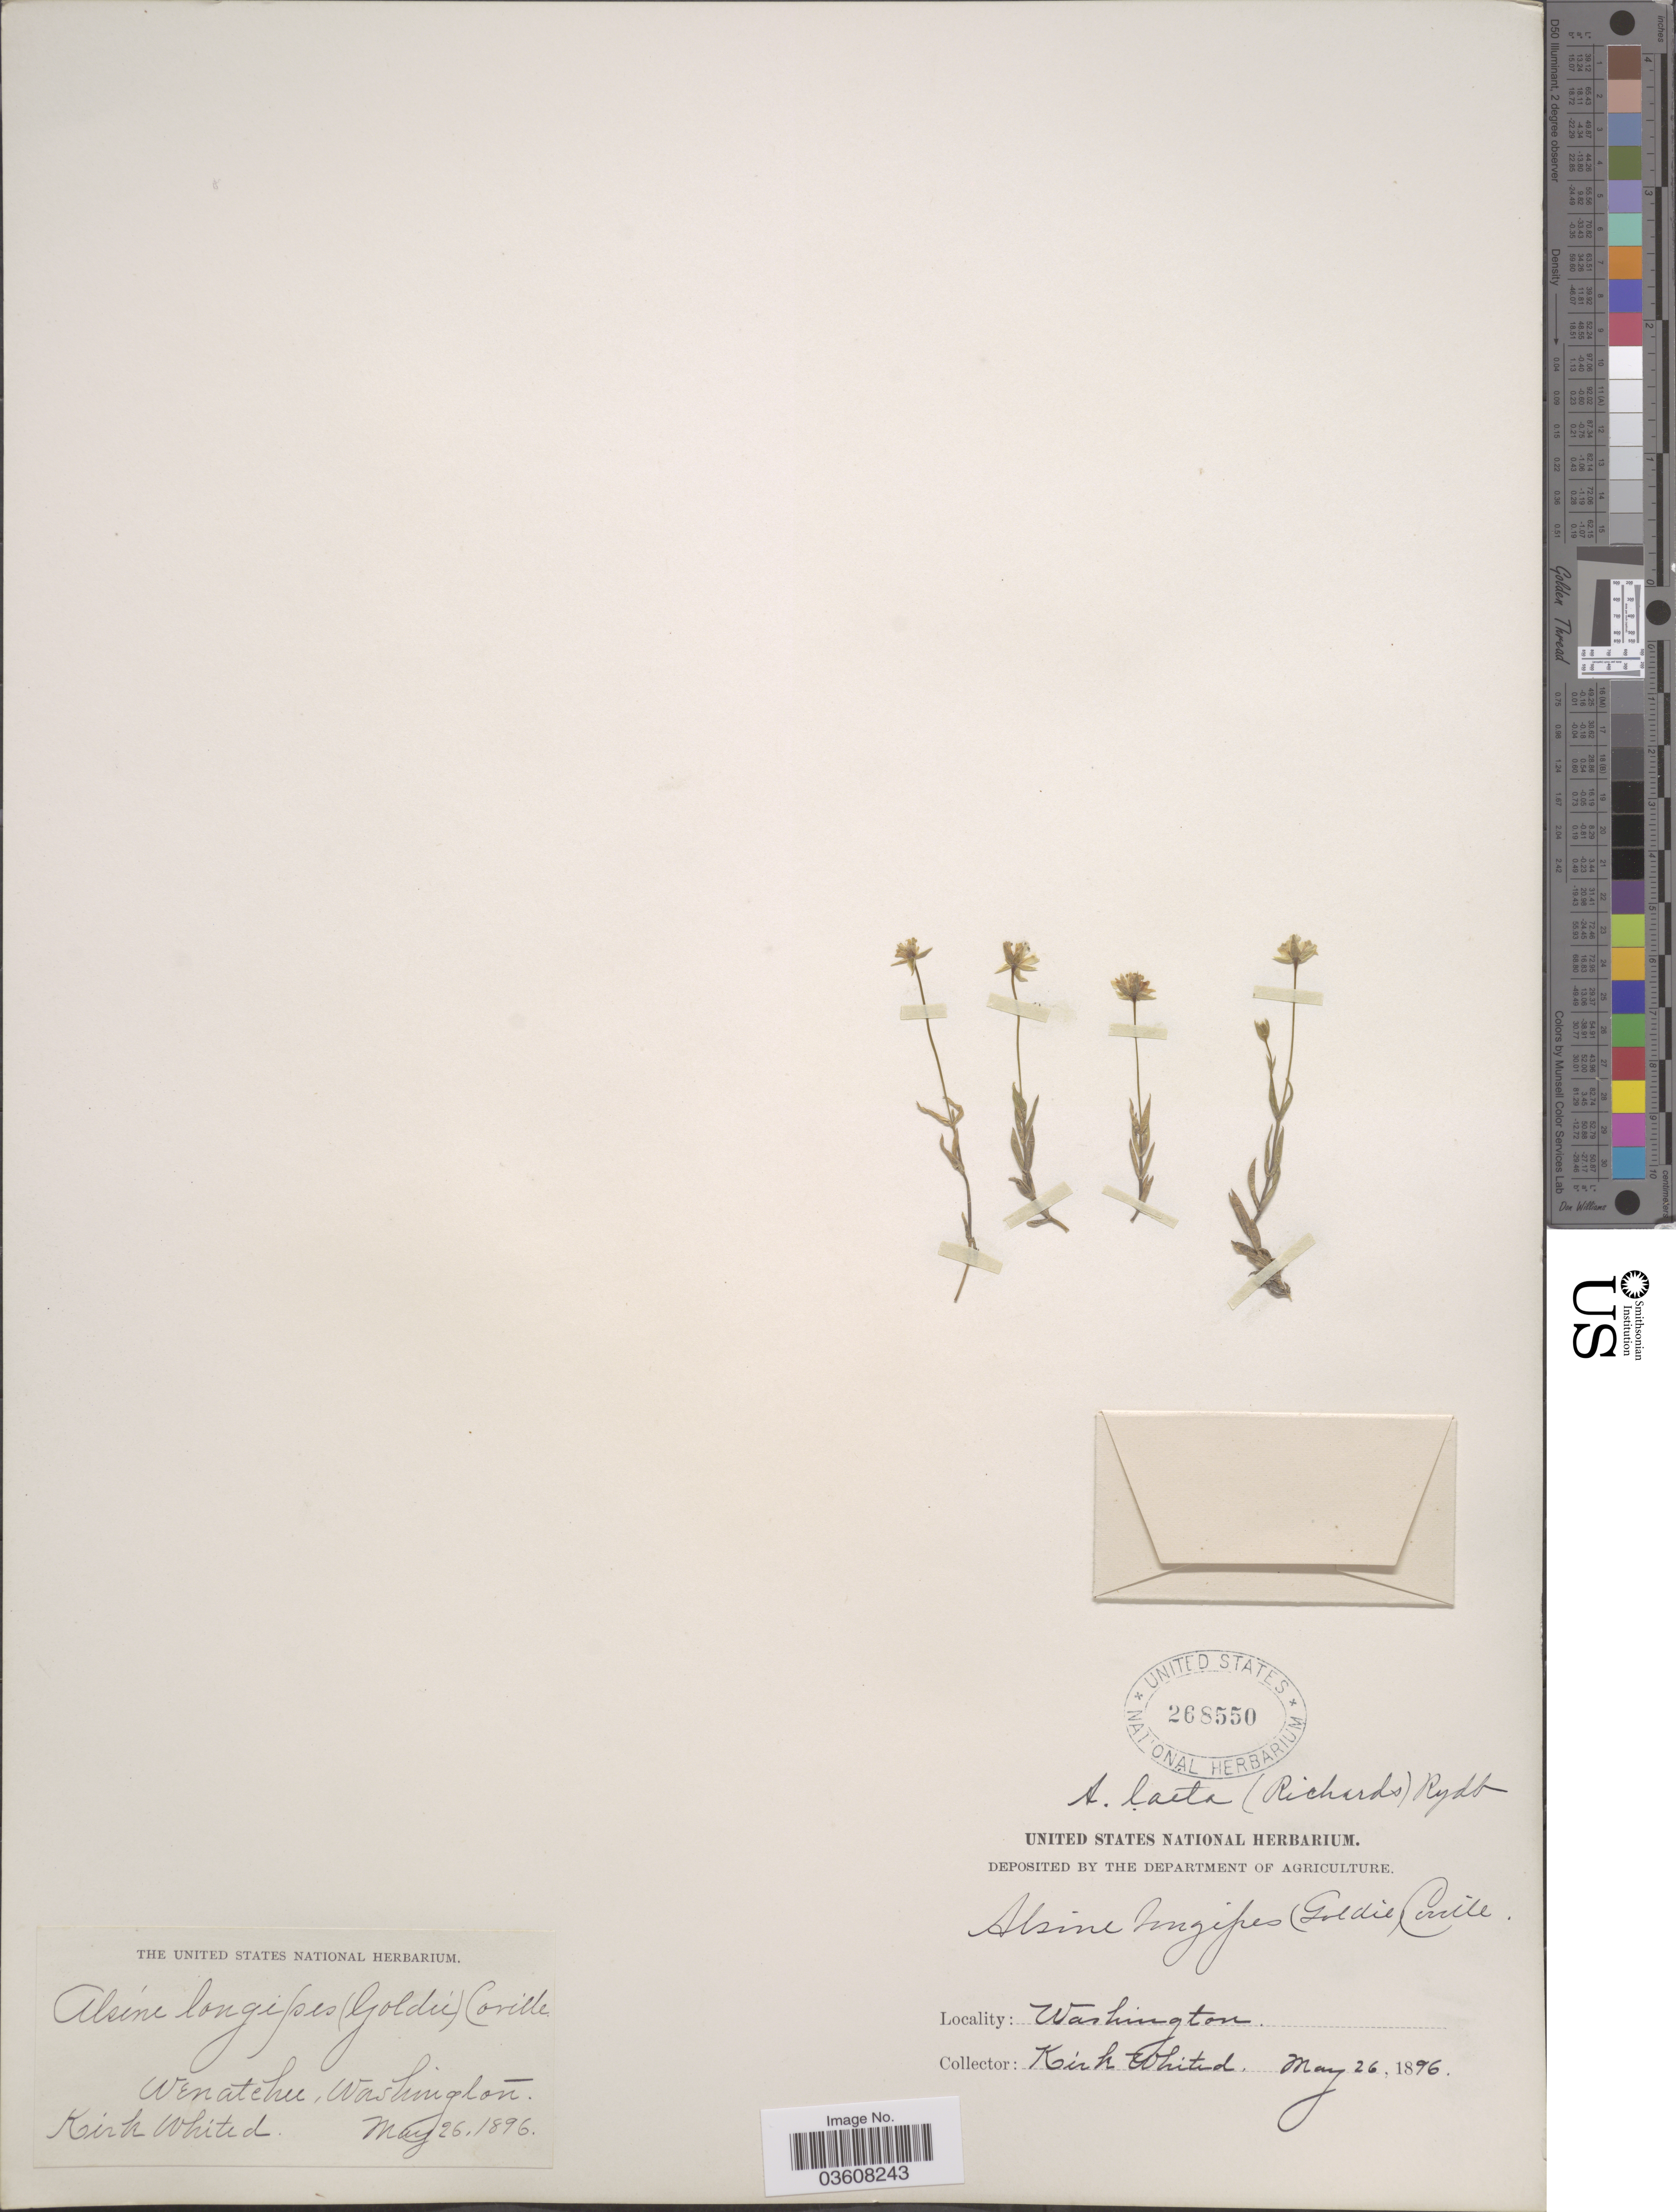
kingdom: Plantae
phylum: Tracheophyta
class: Magnoliopsida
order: Caryophyllales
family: Caryophyllaceae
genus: Stellaria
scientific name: Stellaria laeta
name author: Richards.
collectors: K. Whited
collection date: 1896-05-26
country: United States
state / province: Washington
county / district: Chelan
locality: Wenatchee.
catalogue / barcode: US 268550